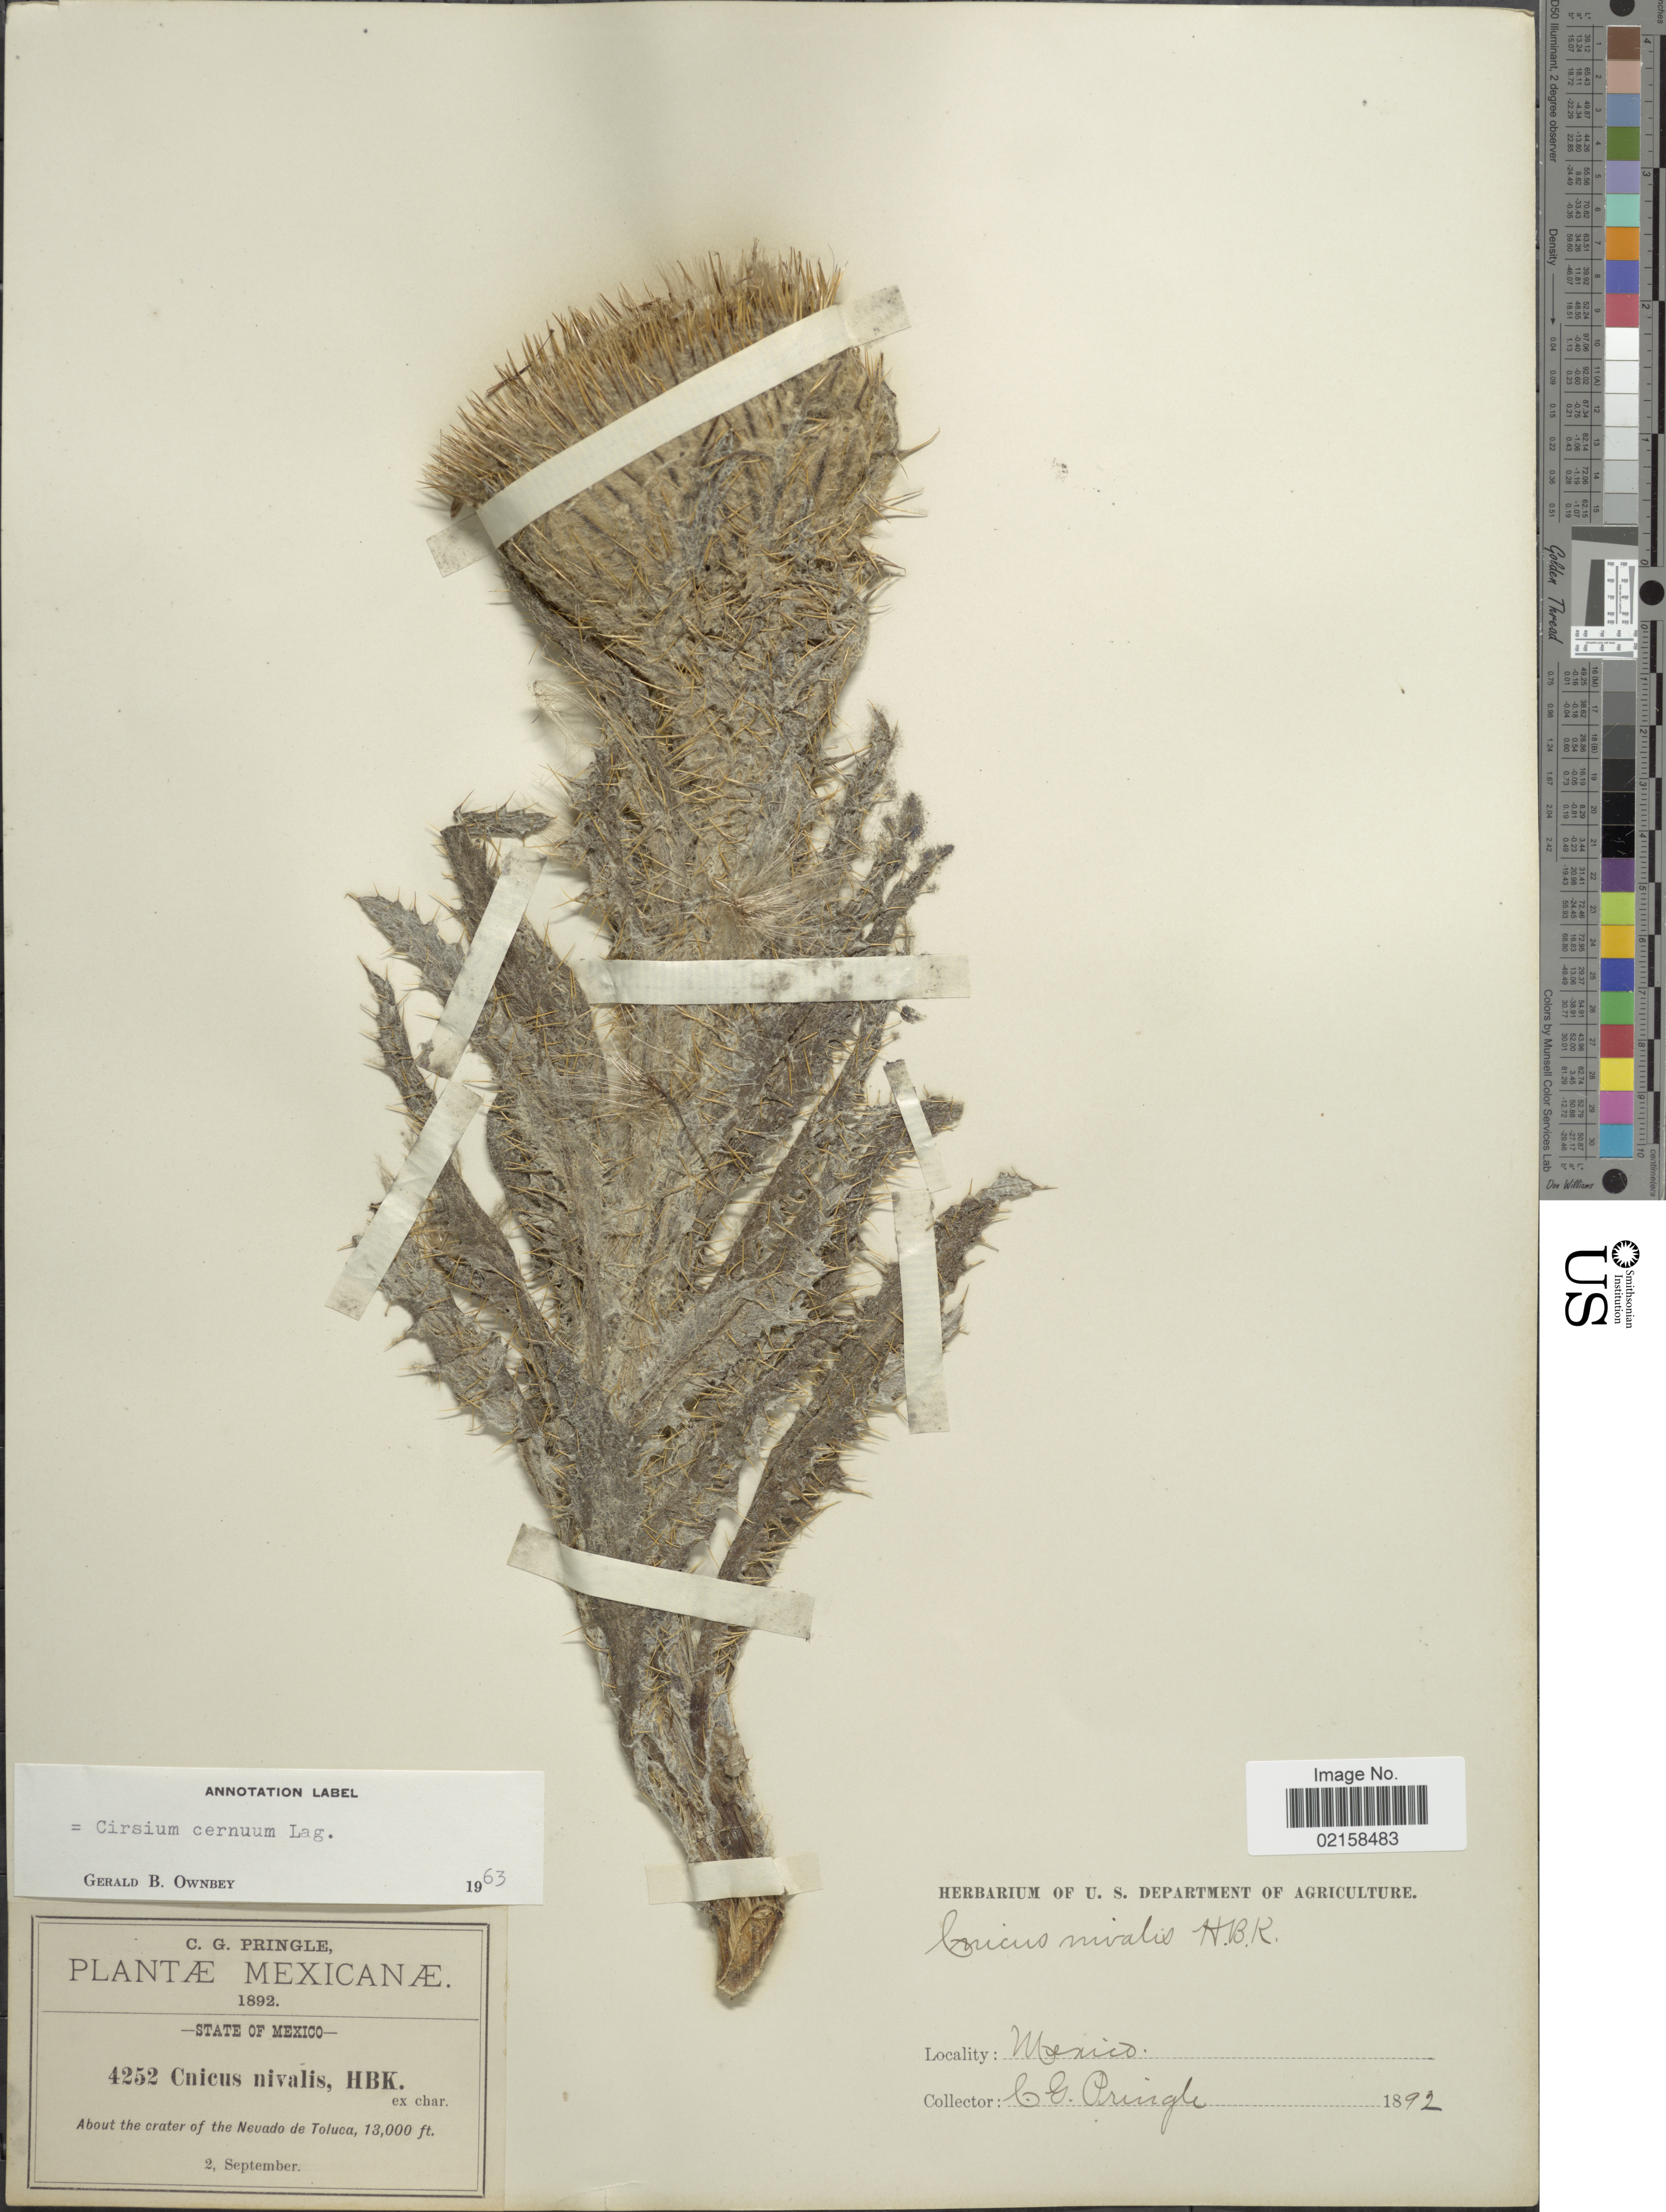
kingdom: Plantae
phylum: Tracheophyta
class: Magnoliopsida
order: Asterales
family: Asteraceae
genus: Cirsium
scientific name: Cirsium nivale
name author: (Kunth) F. Dietr.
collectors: C. G. Pringle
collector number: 4252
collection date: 1892-09-02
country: Mexico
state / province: México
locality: About the crater of the Nevado de Toluca.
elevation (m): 3962